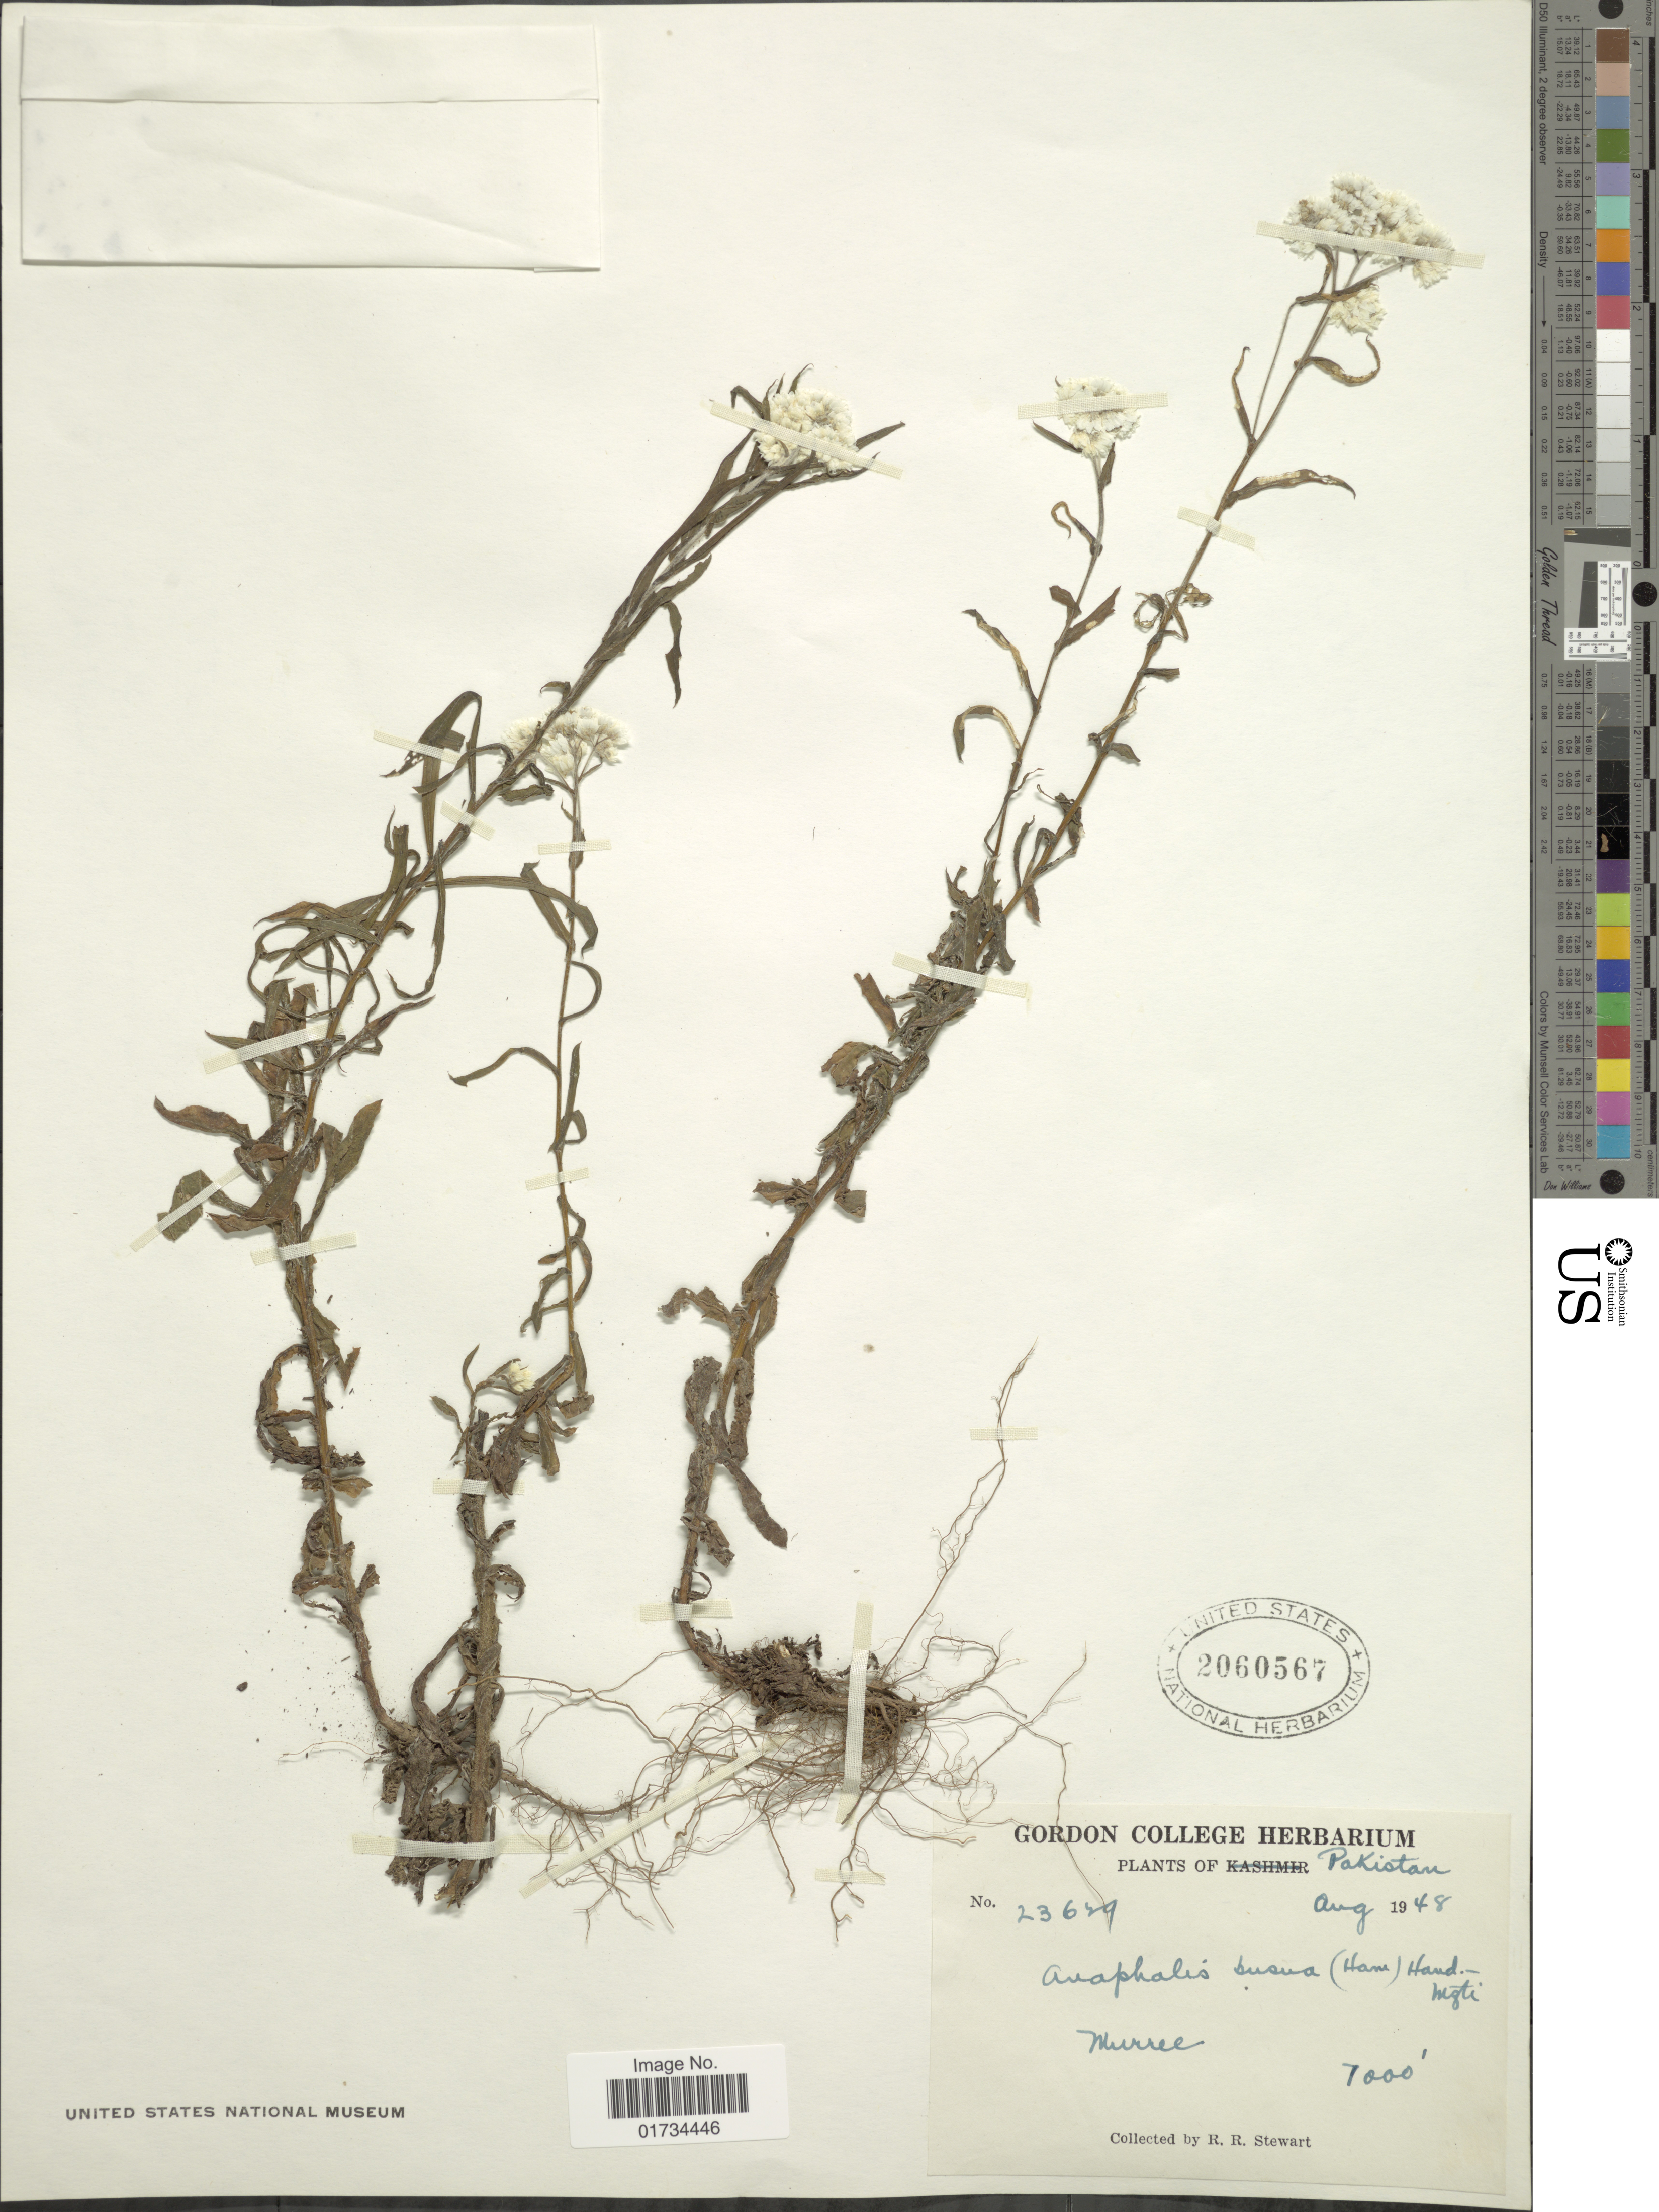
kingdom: Plantae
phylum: Tracheophyta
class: Magnoliopsida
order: Asterales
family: Asteraceae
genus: Anaphalis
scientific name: Anaphalis busua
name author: (Buch.-Ham. ex D. Don) DC.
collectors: R. R. Stewart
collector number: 23629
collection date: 1948-08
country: Pakistan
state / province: Punjab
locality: Pakistan. Murree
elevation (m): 2134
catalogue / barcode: US 2060567